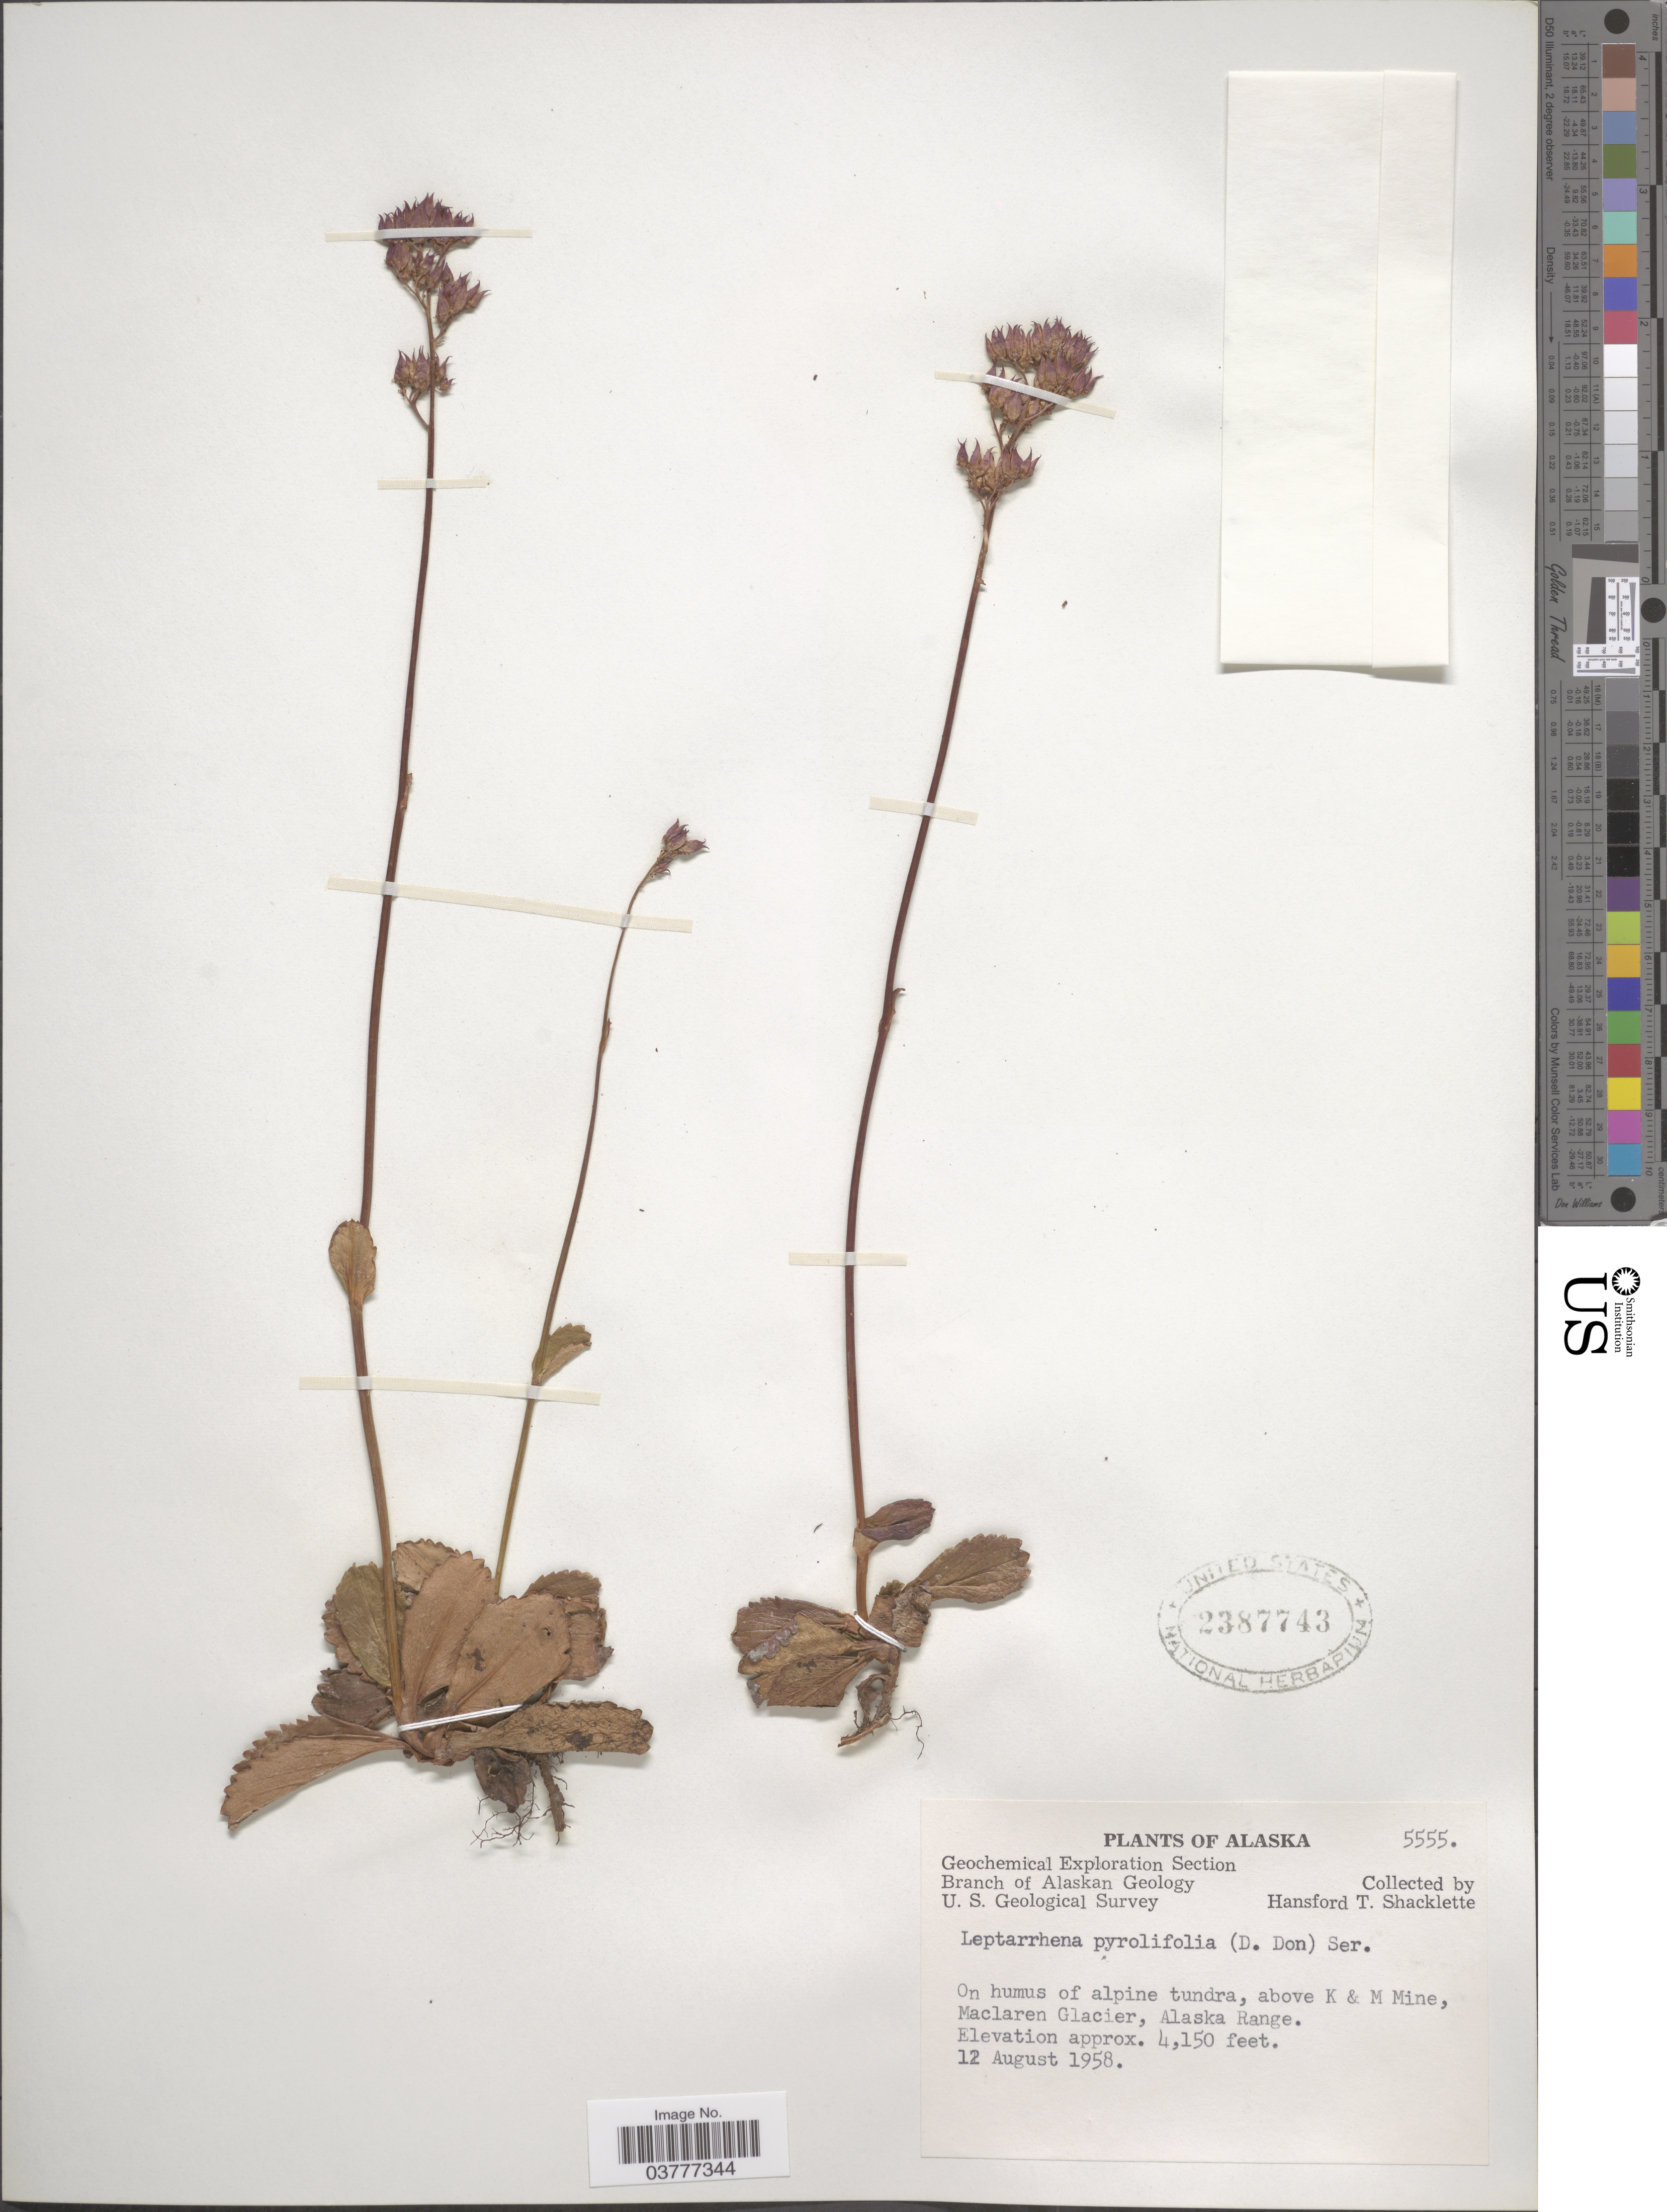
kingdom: Plantae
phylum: Tracheophyta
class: Magnoliopsida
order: Saxifragales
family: Saxifragaceae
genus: Leptarrhena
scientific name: Leptarrhena pyrolifolia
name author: (D. Don) Ser.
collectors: H. Shacklette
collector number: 5555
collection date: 1958-08-12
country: United States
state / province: Alaska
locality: Above K & M Mine, Maclaren Glacier, Alaska Range.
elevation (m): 1265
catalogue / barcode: US 2387743